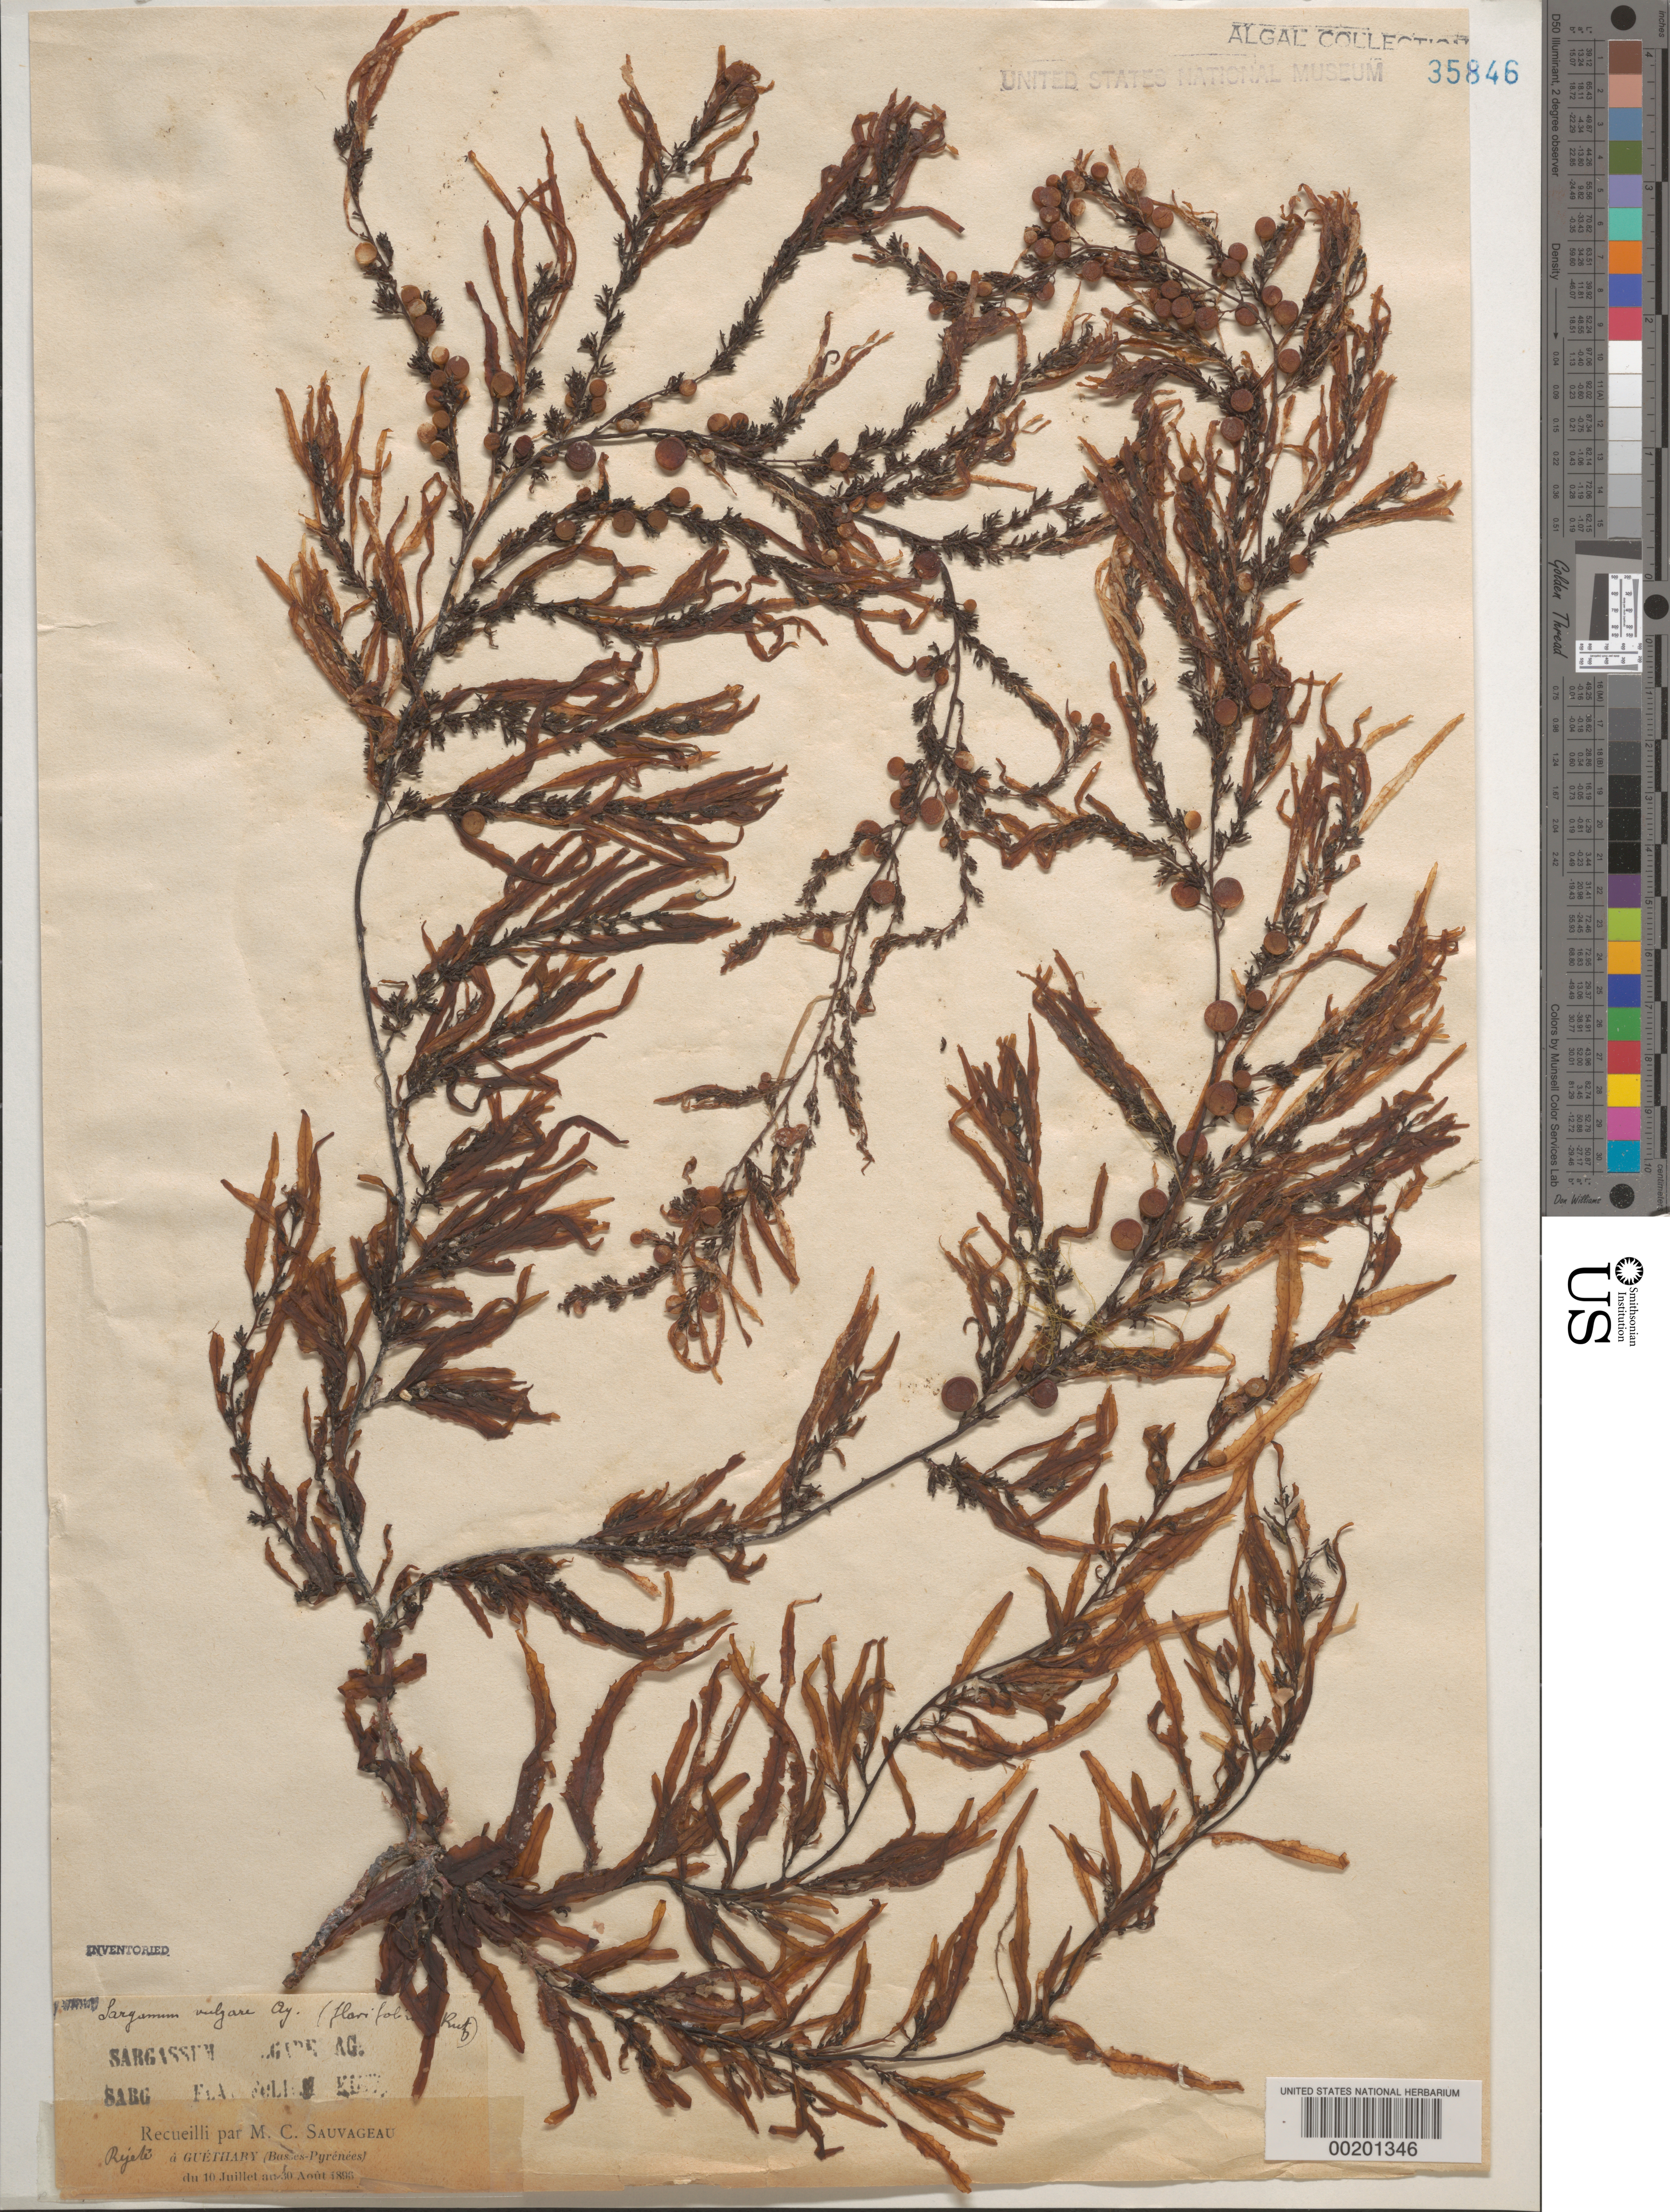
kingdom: Chromista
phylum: Ochrophyta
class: Phaeophyceae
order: Fucales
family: Sargassaceae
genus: Sargassum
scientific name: Sargassum vulgare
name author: C. Agardh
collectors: C. F. Sauvageau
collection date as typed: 10 Jul 1896 TO 30 Aug 1896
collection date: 1896-07-10/1896-08-30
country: France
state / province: Nouvelle-Aquitaine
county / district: Pyrénées-Atlantiques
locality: Guethary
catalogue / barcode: US 35846